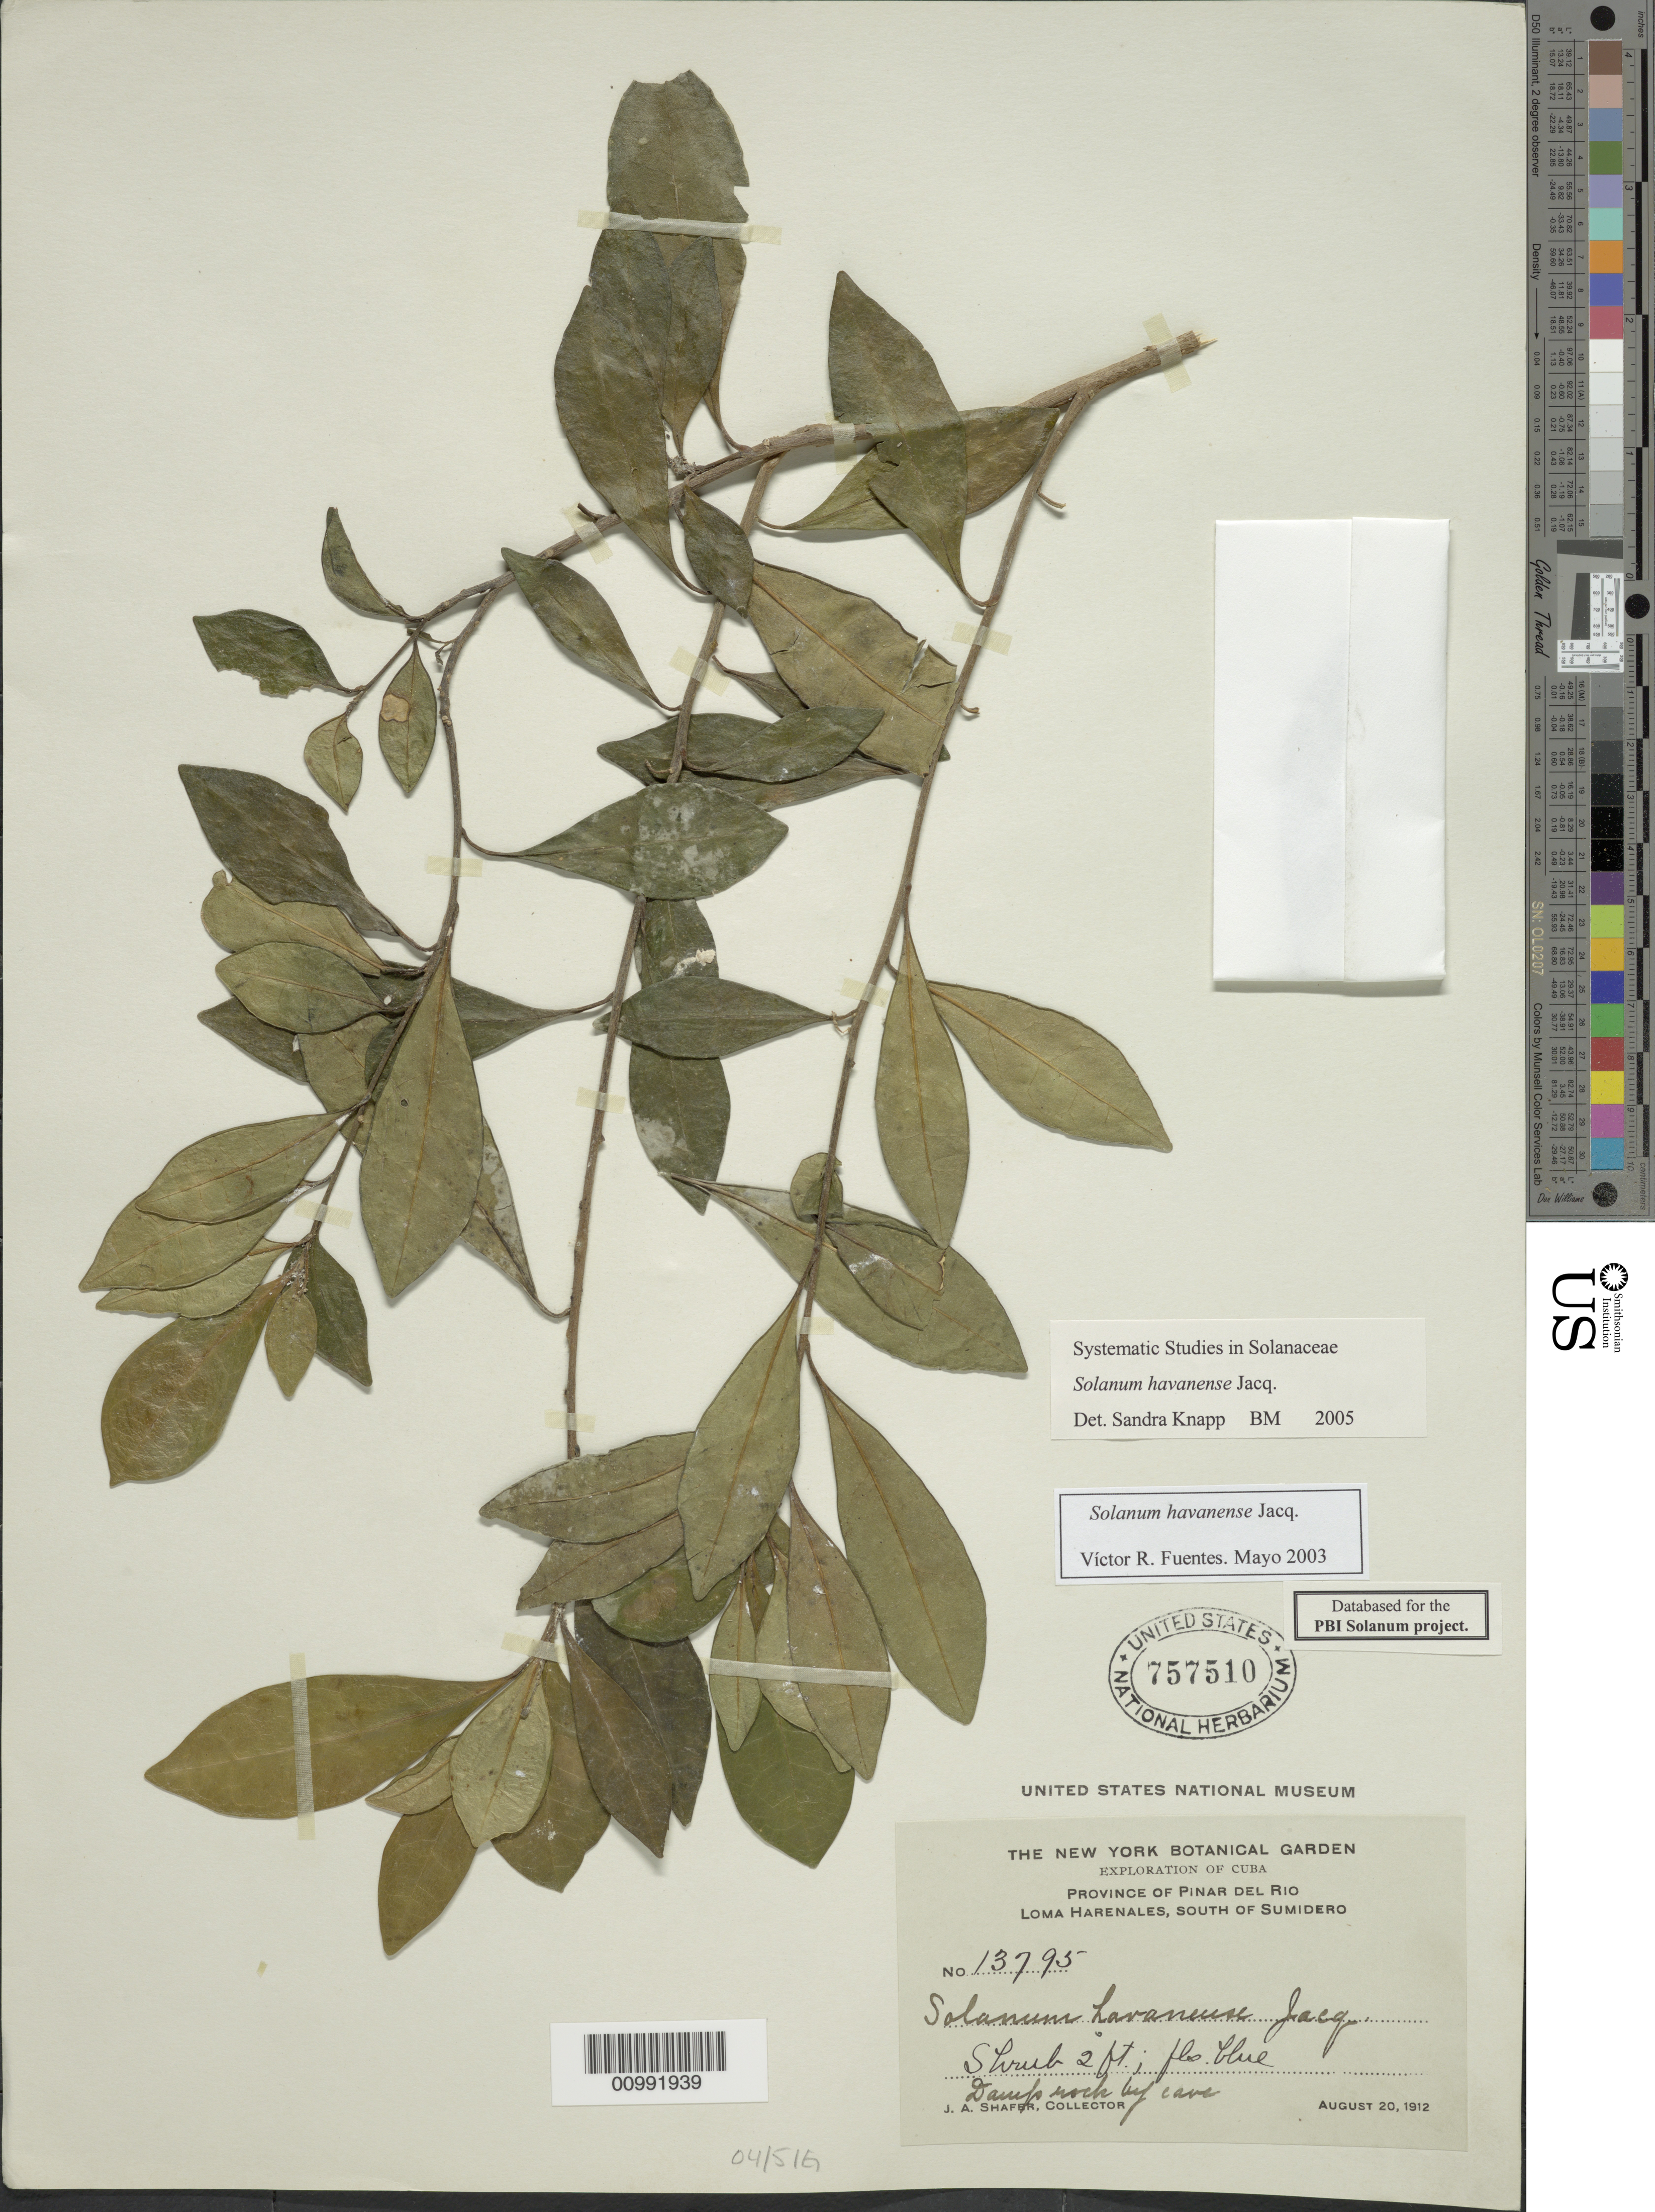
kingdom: Plantae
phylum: Tracheophyta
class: Magnoliopsida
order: Solanales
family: Solanaceae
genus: Solanum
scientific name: Solanum havanense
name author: Jacq.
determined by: Knapp, S. D.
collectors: J. A. Schafer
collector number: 13795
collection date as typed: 20 Aug 1912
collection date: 1912-08-20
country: Cuba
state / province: Pinar del Rio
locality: Loma Harenales, S of Sumidero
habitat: damp rock by cave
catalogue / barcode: US 757510